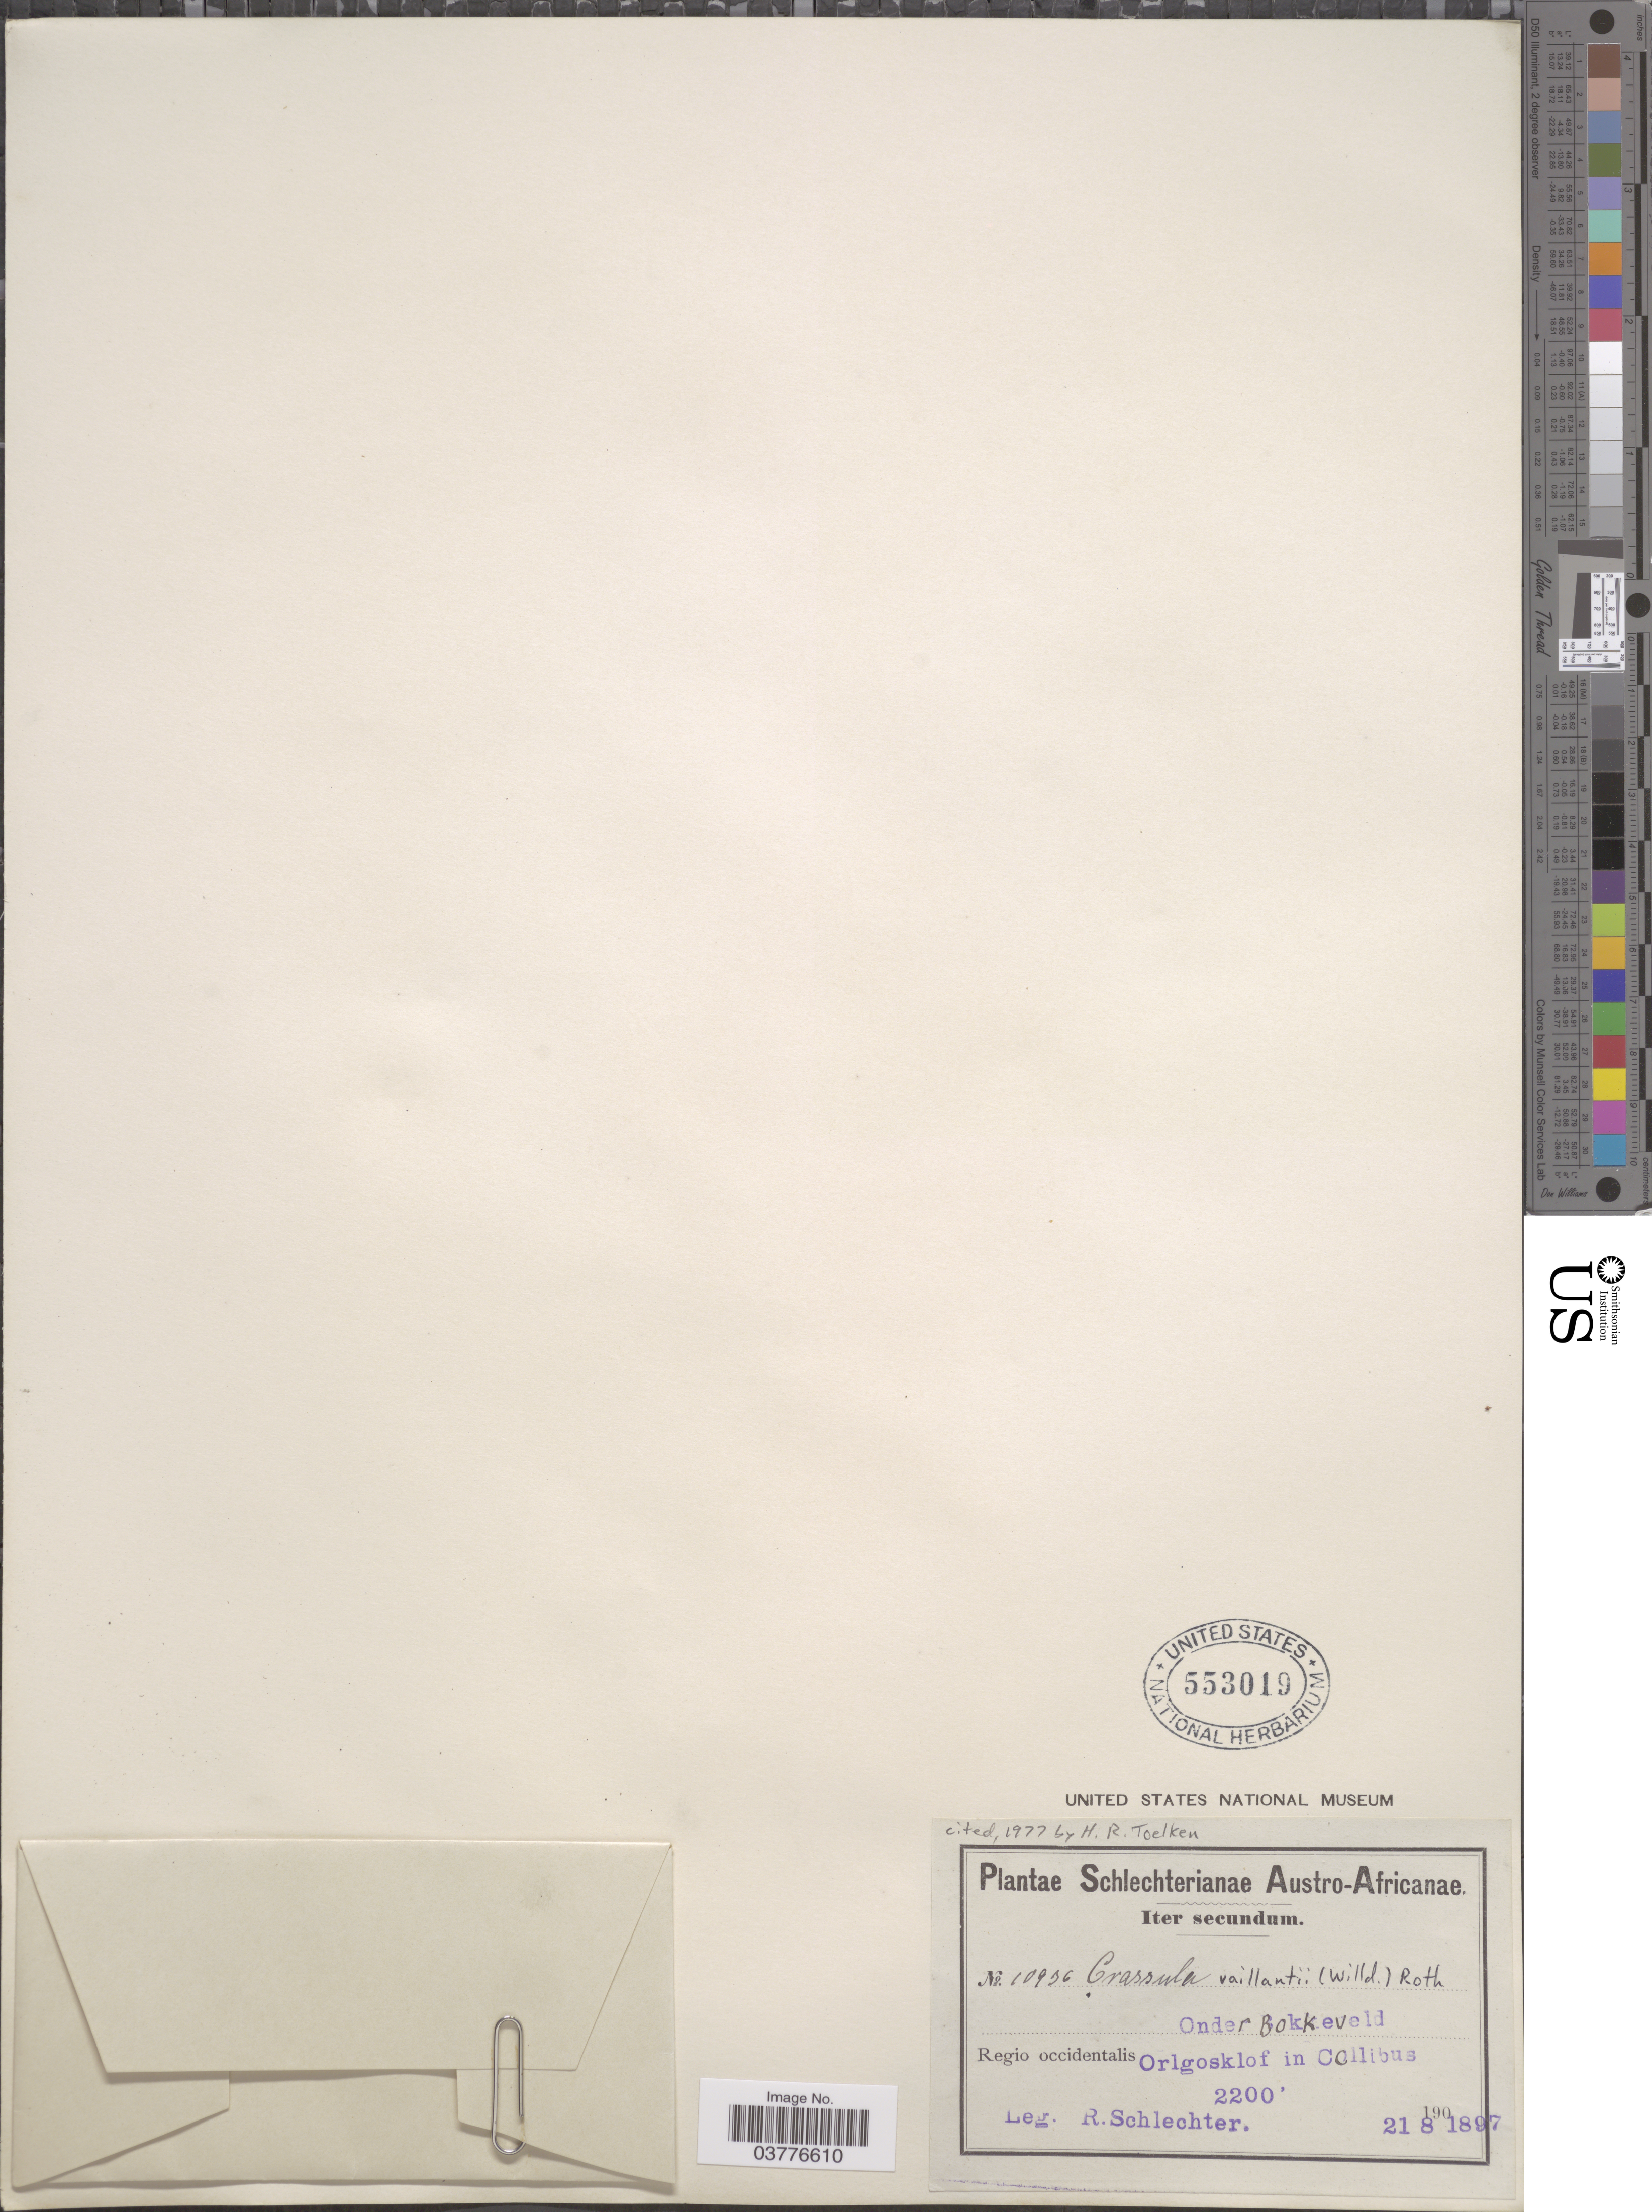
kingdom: Plantae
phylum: Tracheophyta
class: Magnoliopsida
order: Saxifragales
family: Crassulaceae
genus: Crassula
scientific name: Crassula vaillantii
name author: (Willd.) Roth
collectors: F. R. R. Schlechter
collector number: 10936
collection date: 1897-08-21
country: South Africa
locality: Austro-Africanae. Regio occidentalis. Onder Bokkeveld. Orlgosklof in Collibus.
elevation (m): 671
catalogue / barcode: US 553019